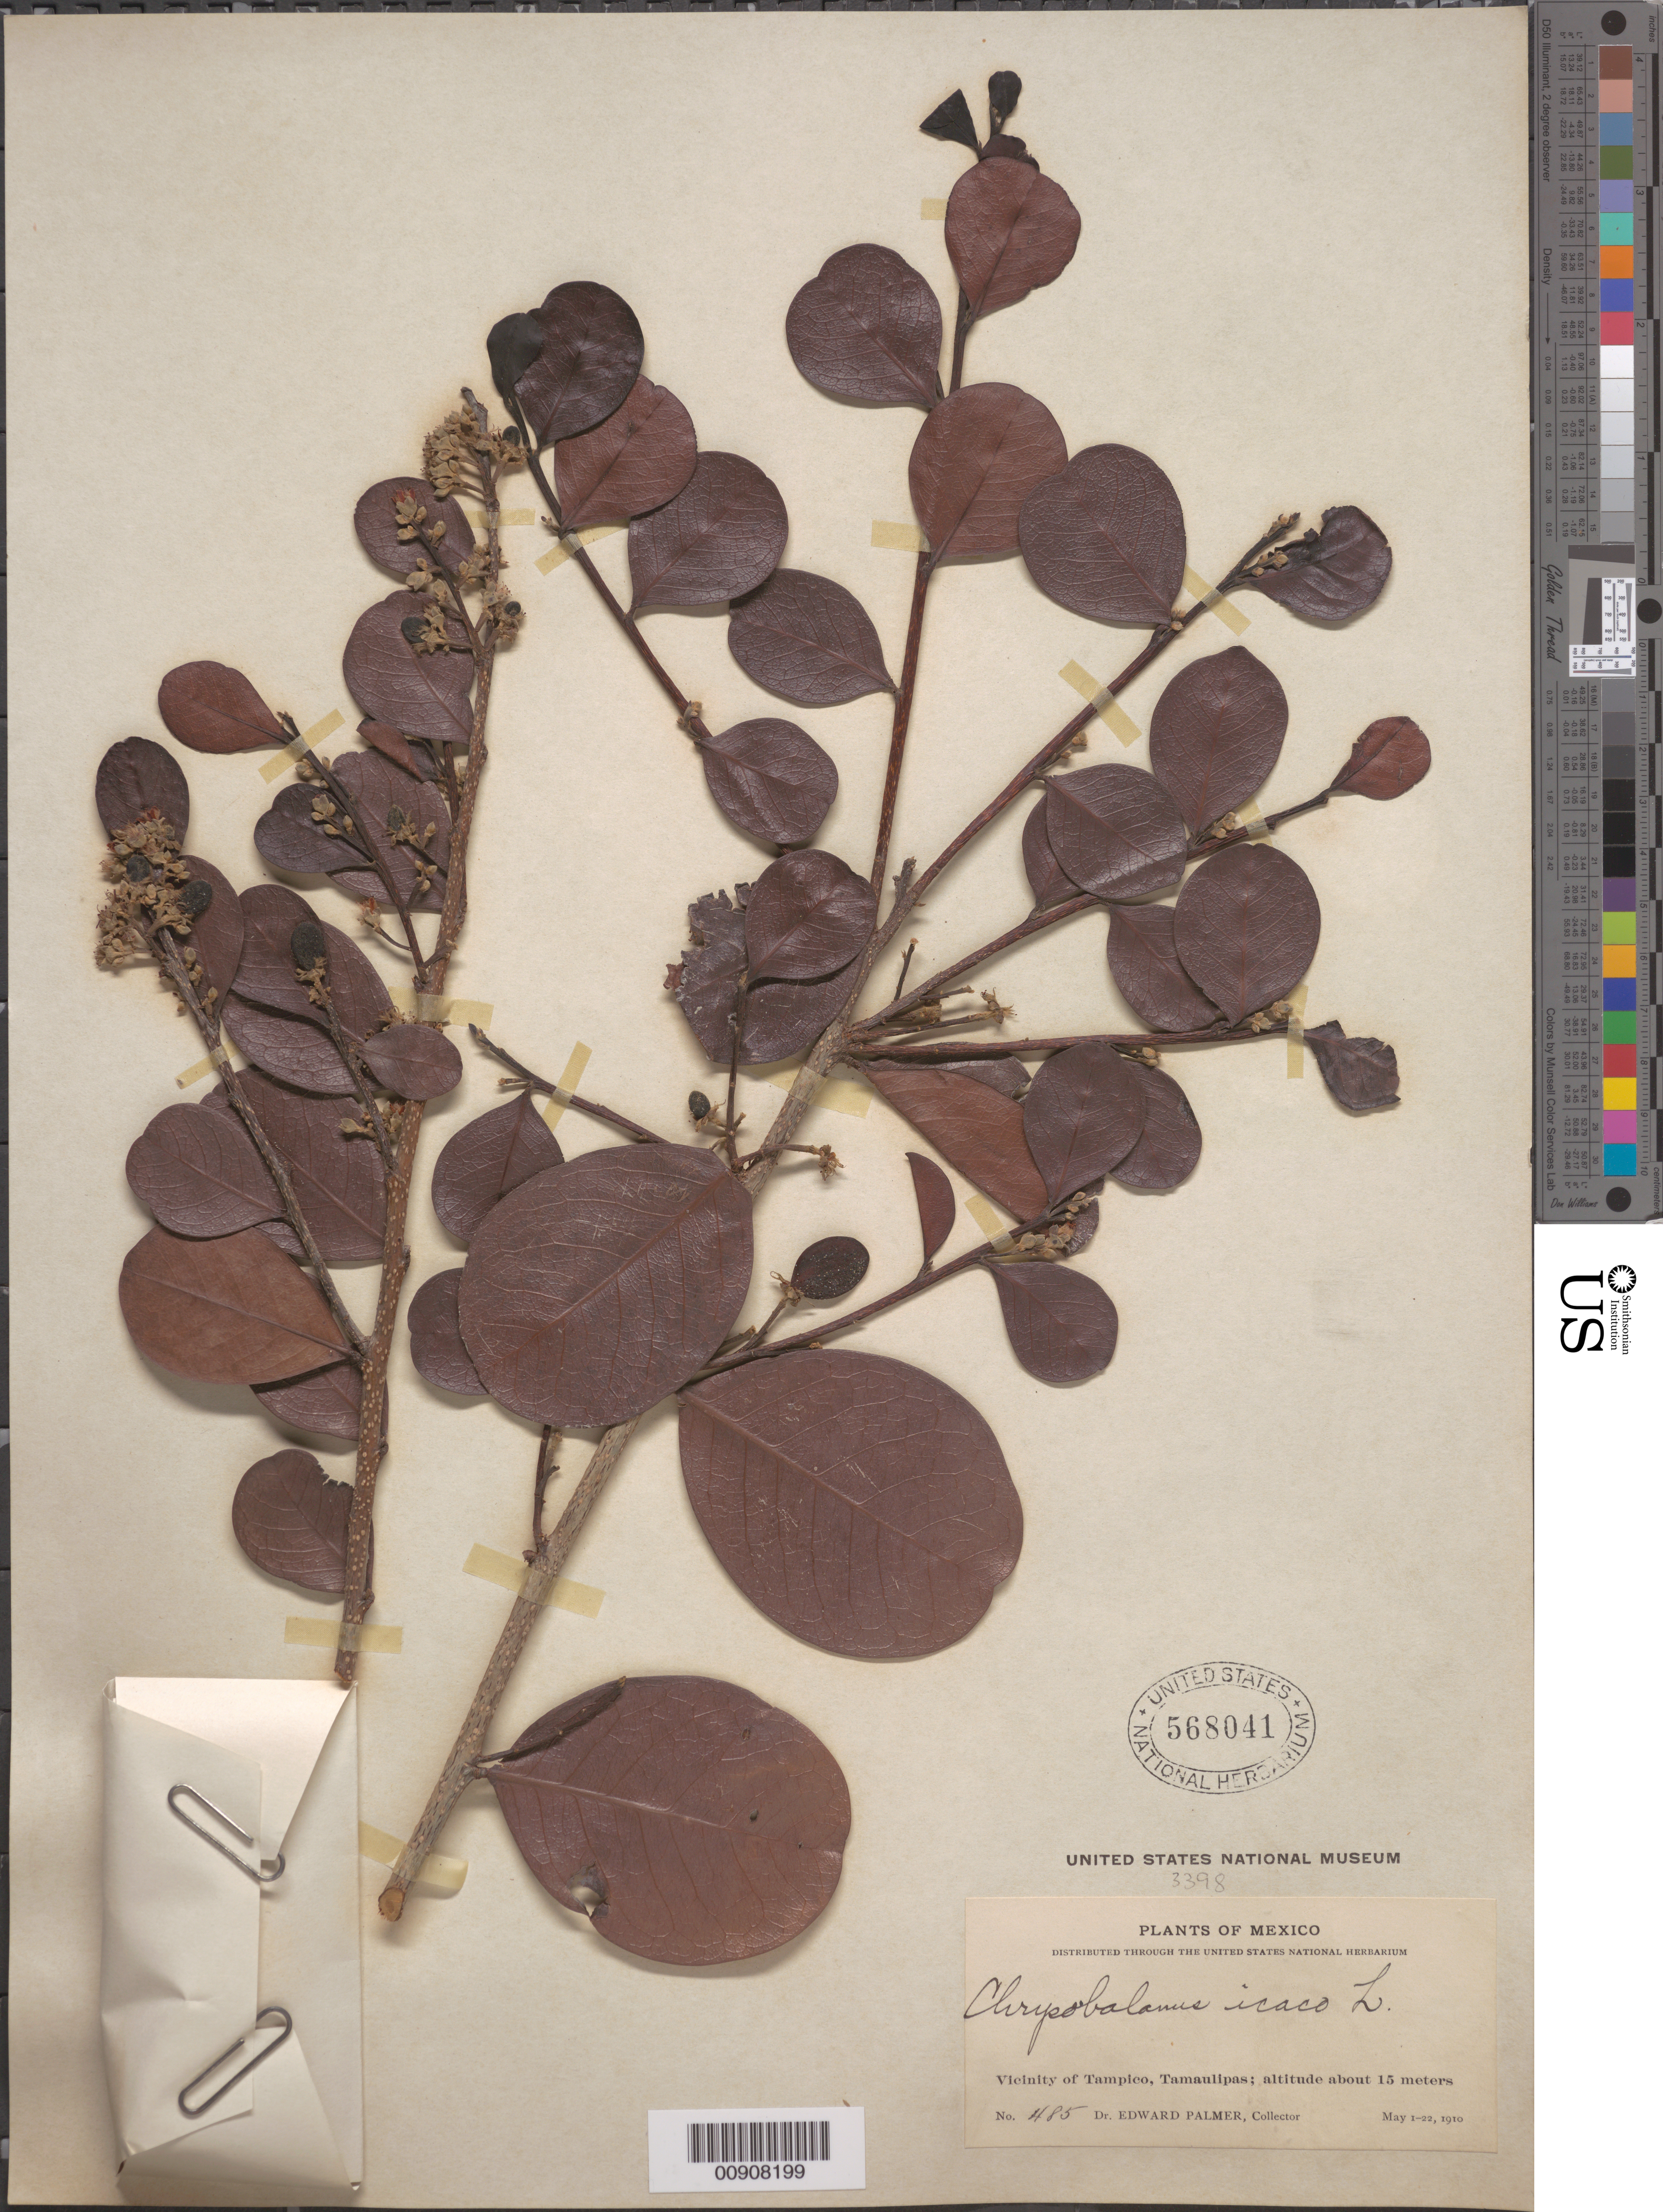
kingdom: Plantae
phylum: Tracheophyta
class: Magnoliopsida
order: Malpighiales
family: Chrysobalanaceae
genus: Chrysobalanus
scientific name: Chrysobalanus icaco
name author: L.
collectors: E. Palmer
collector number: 485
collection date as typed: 01 May 1910 to 22 May 1910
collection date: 1910-05-01/1910-05-22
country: Mexico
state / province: Tamaulipas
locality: Vicinity of Tampico, Tamaulipas.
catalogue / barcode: US 568041